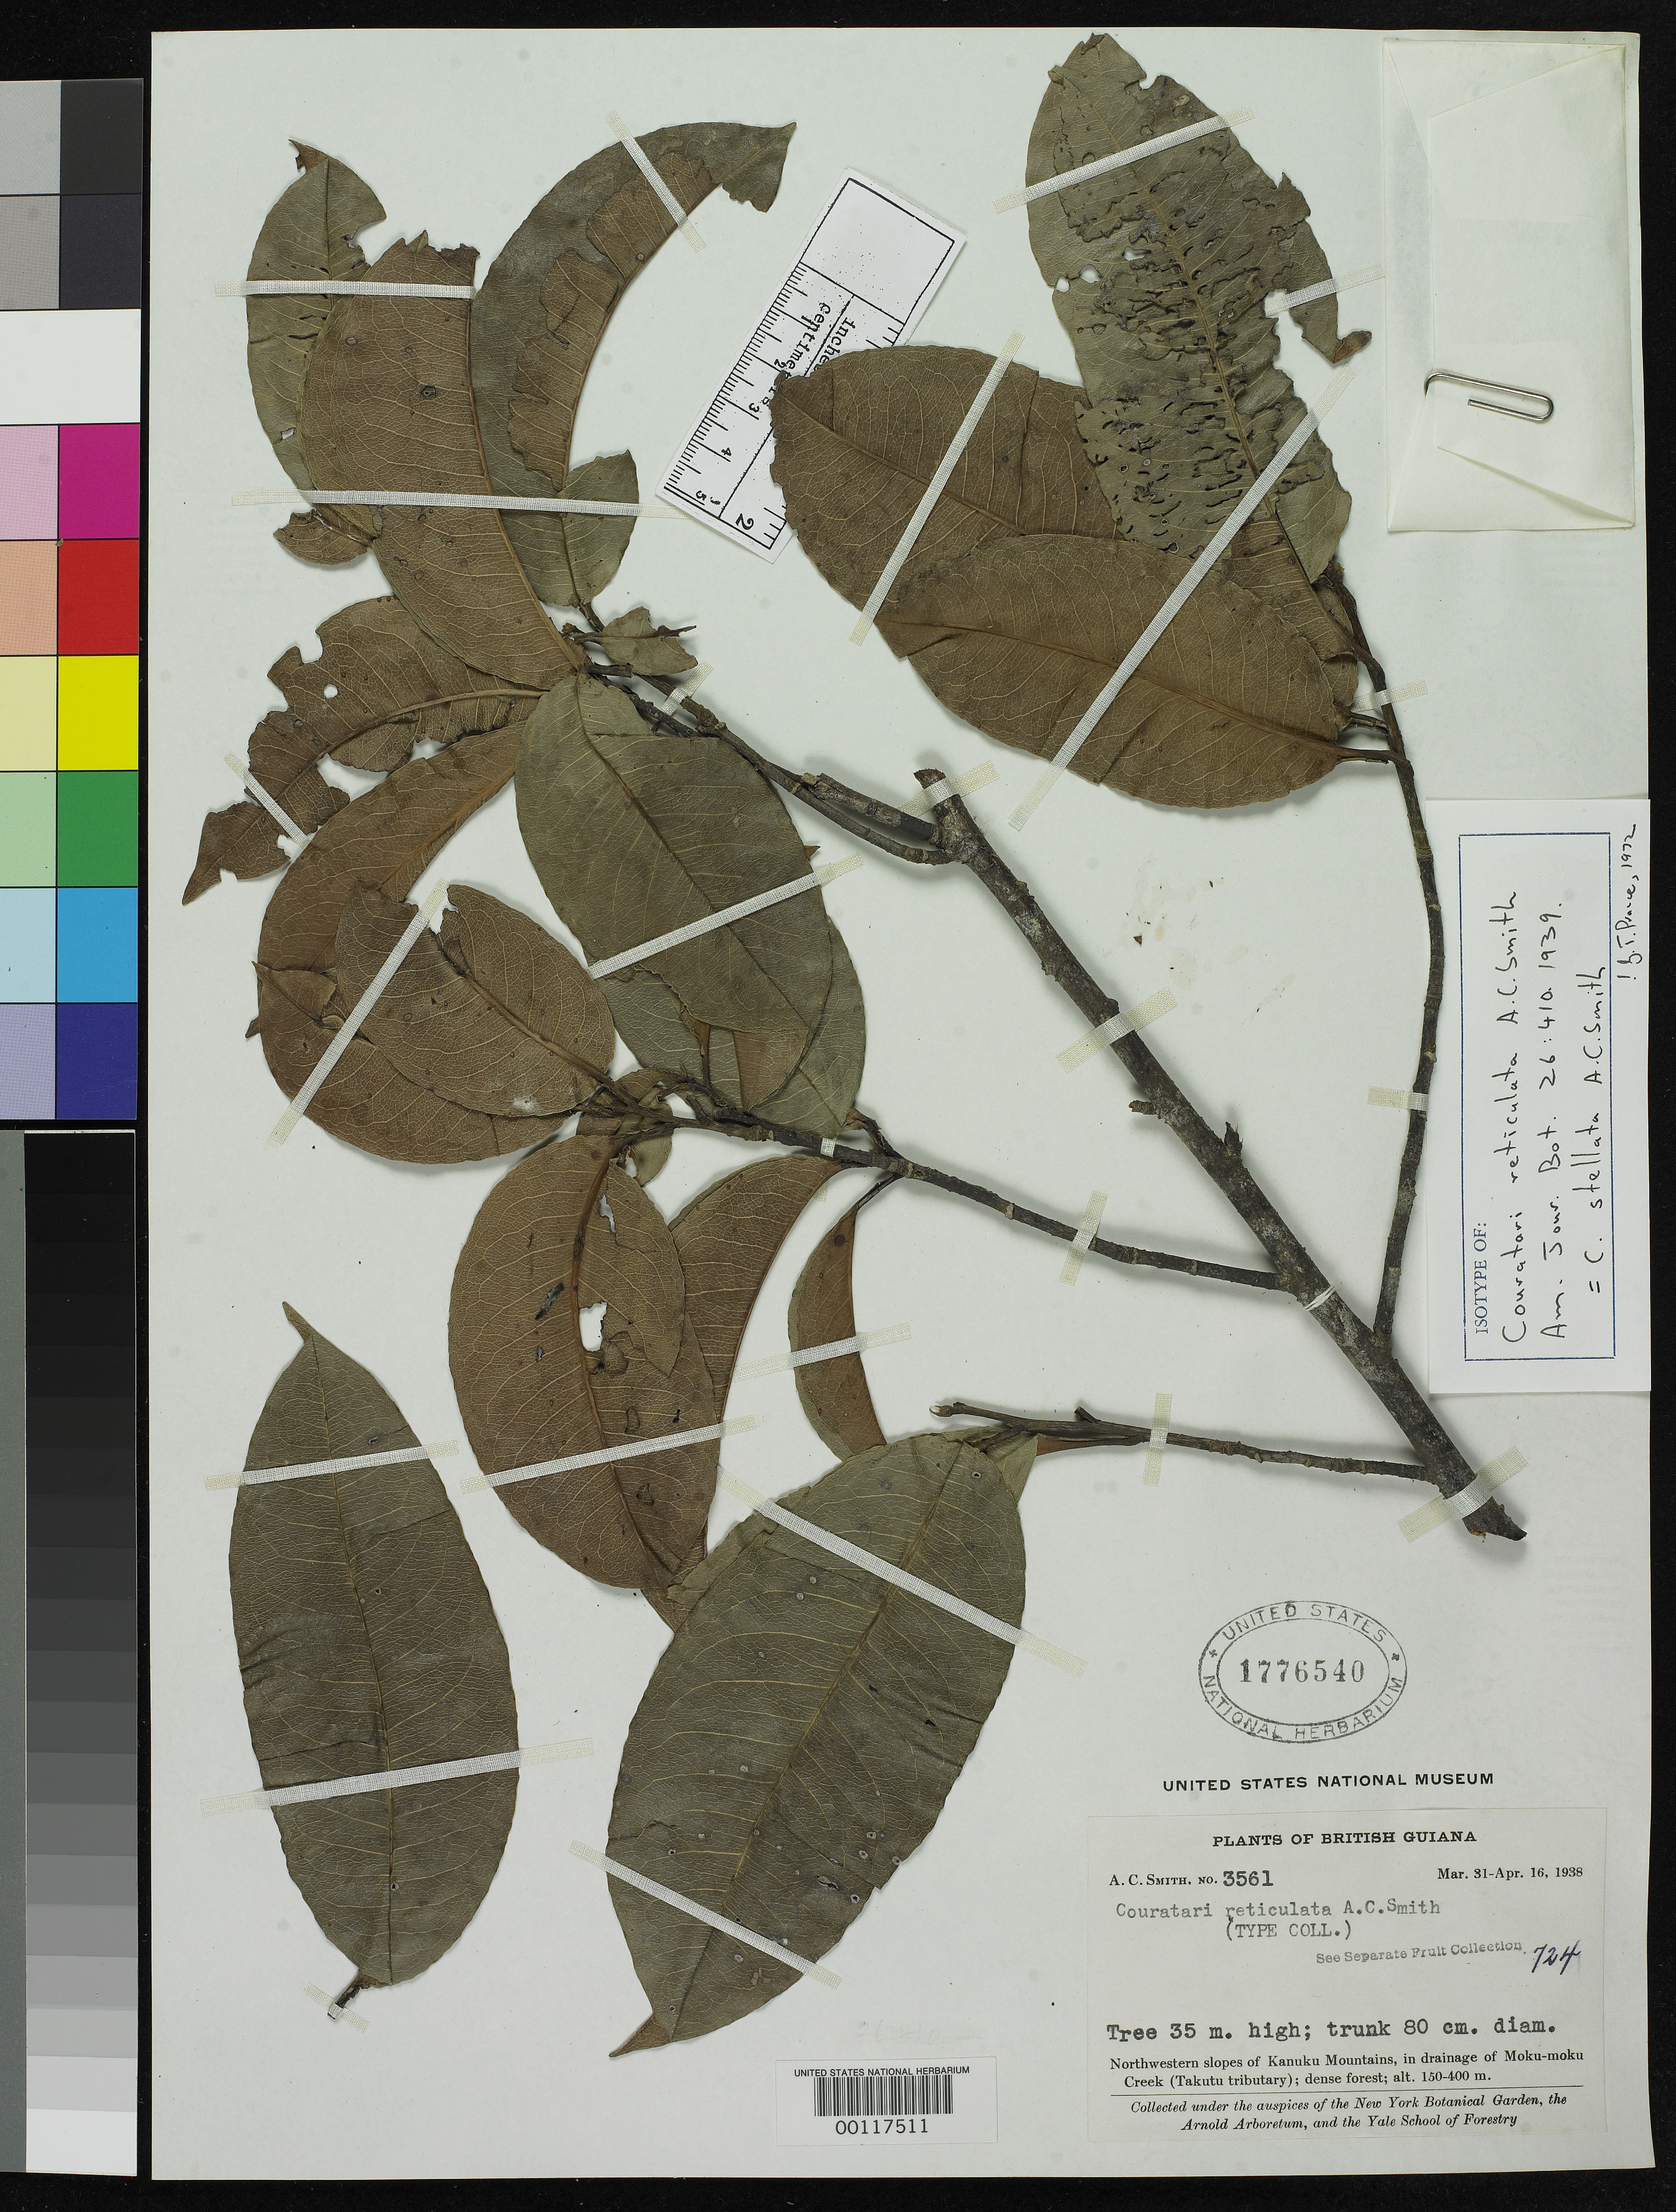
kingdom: Plantae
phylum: Tracheophyta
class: Magnoliopsida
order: Ericales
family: Lecythidaceae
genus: Couratari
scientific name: Couratari reticulata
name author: A.C. Sm.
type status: Isotype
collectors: A. C. Smith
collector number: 3561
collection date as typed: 31 Mar 1938 to 16 Apr 1938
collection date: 1938-03-31/1938-04-16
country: Guyana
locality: Northwestern slopes of Kanuku Mts. in drainage of Moku-Moku Creek.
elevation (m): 150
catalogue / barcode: US 1776540